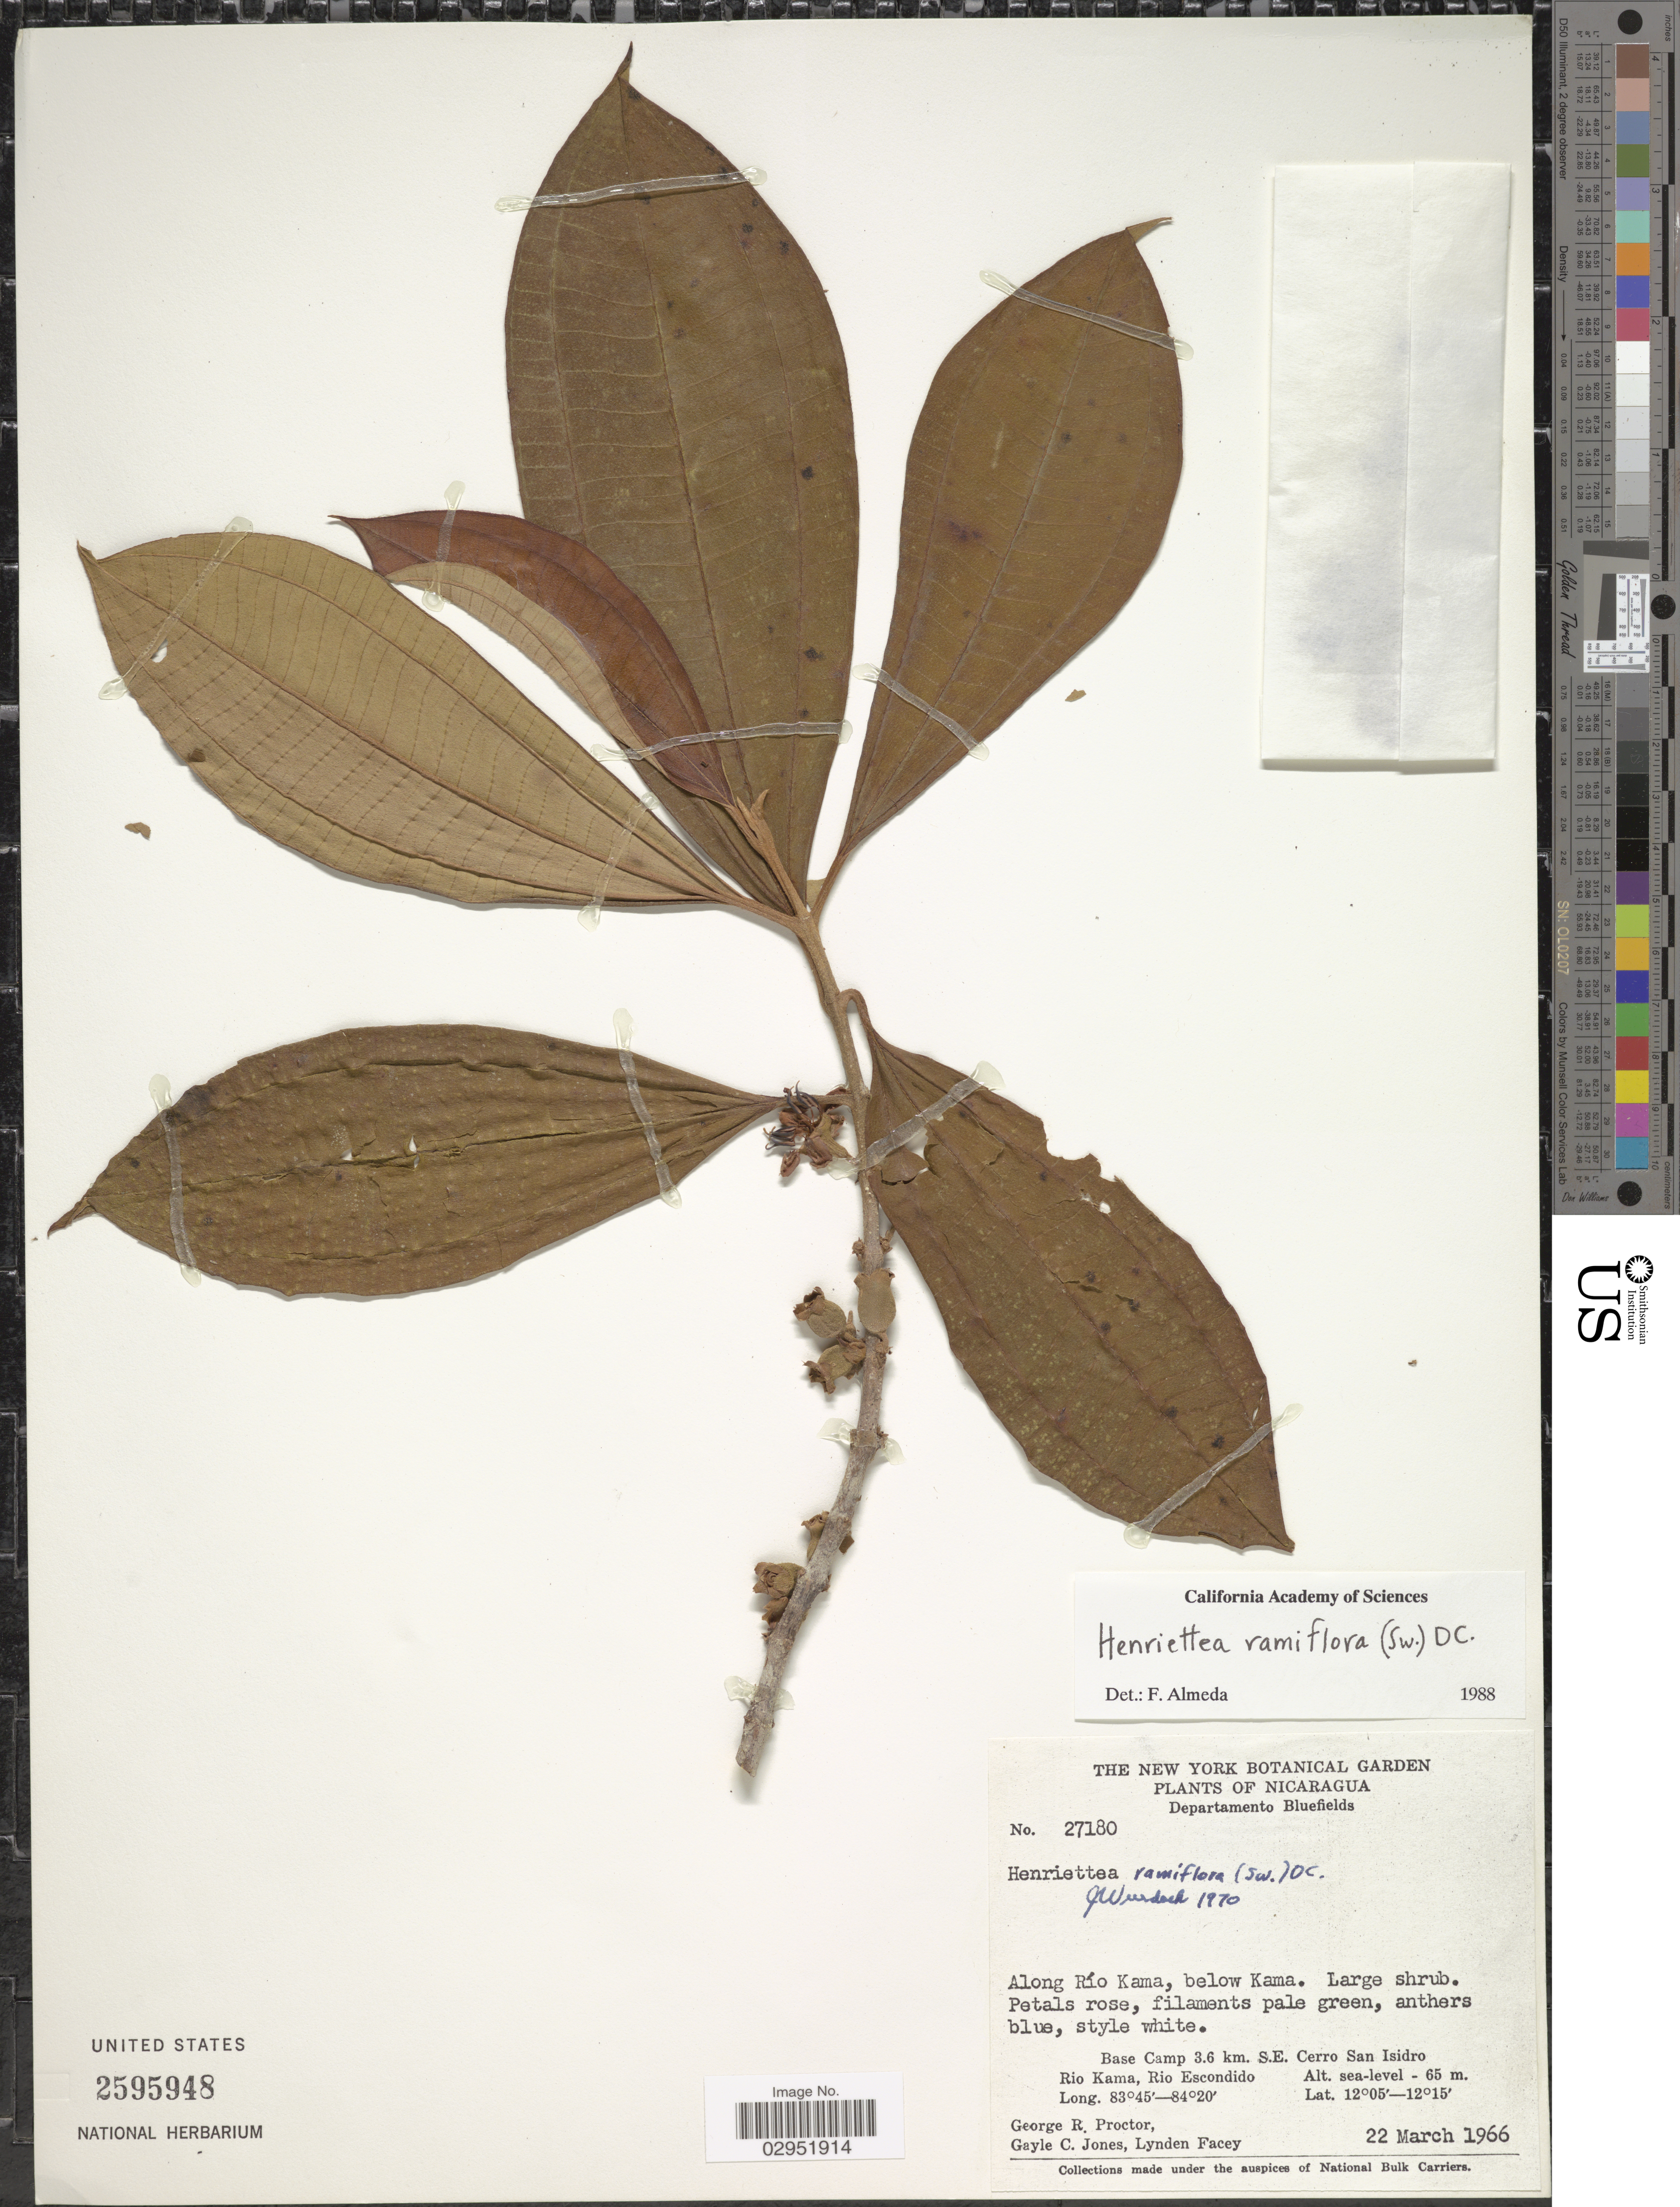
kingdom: Plantae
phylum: Tracheophyta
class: Magnoliopsida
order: Myrtales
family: Melastomataceae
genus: Henriettea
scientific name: Henriettea ramiflora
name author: (Sw.) DC.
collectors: G. Proctor, G. C. Jones & L. Facey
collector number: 27180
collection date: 1966-03-22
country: Nicaragua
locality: Departamento Bluefields, Along Río Kama, below Kama. Base Camp 3.6 km. S.E. Cerro San Isidro, Rio Kama, Rio Escondido.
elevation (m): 0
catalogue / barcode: US 2595948